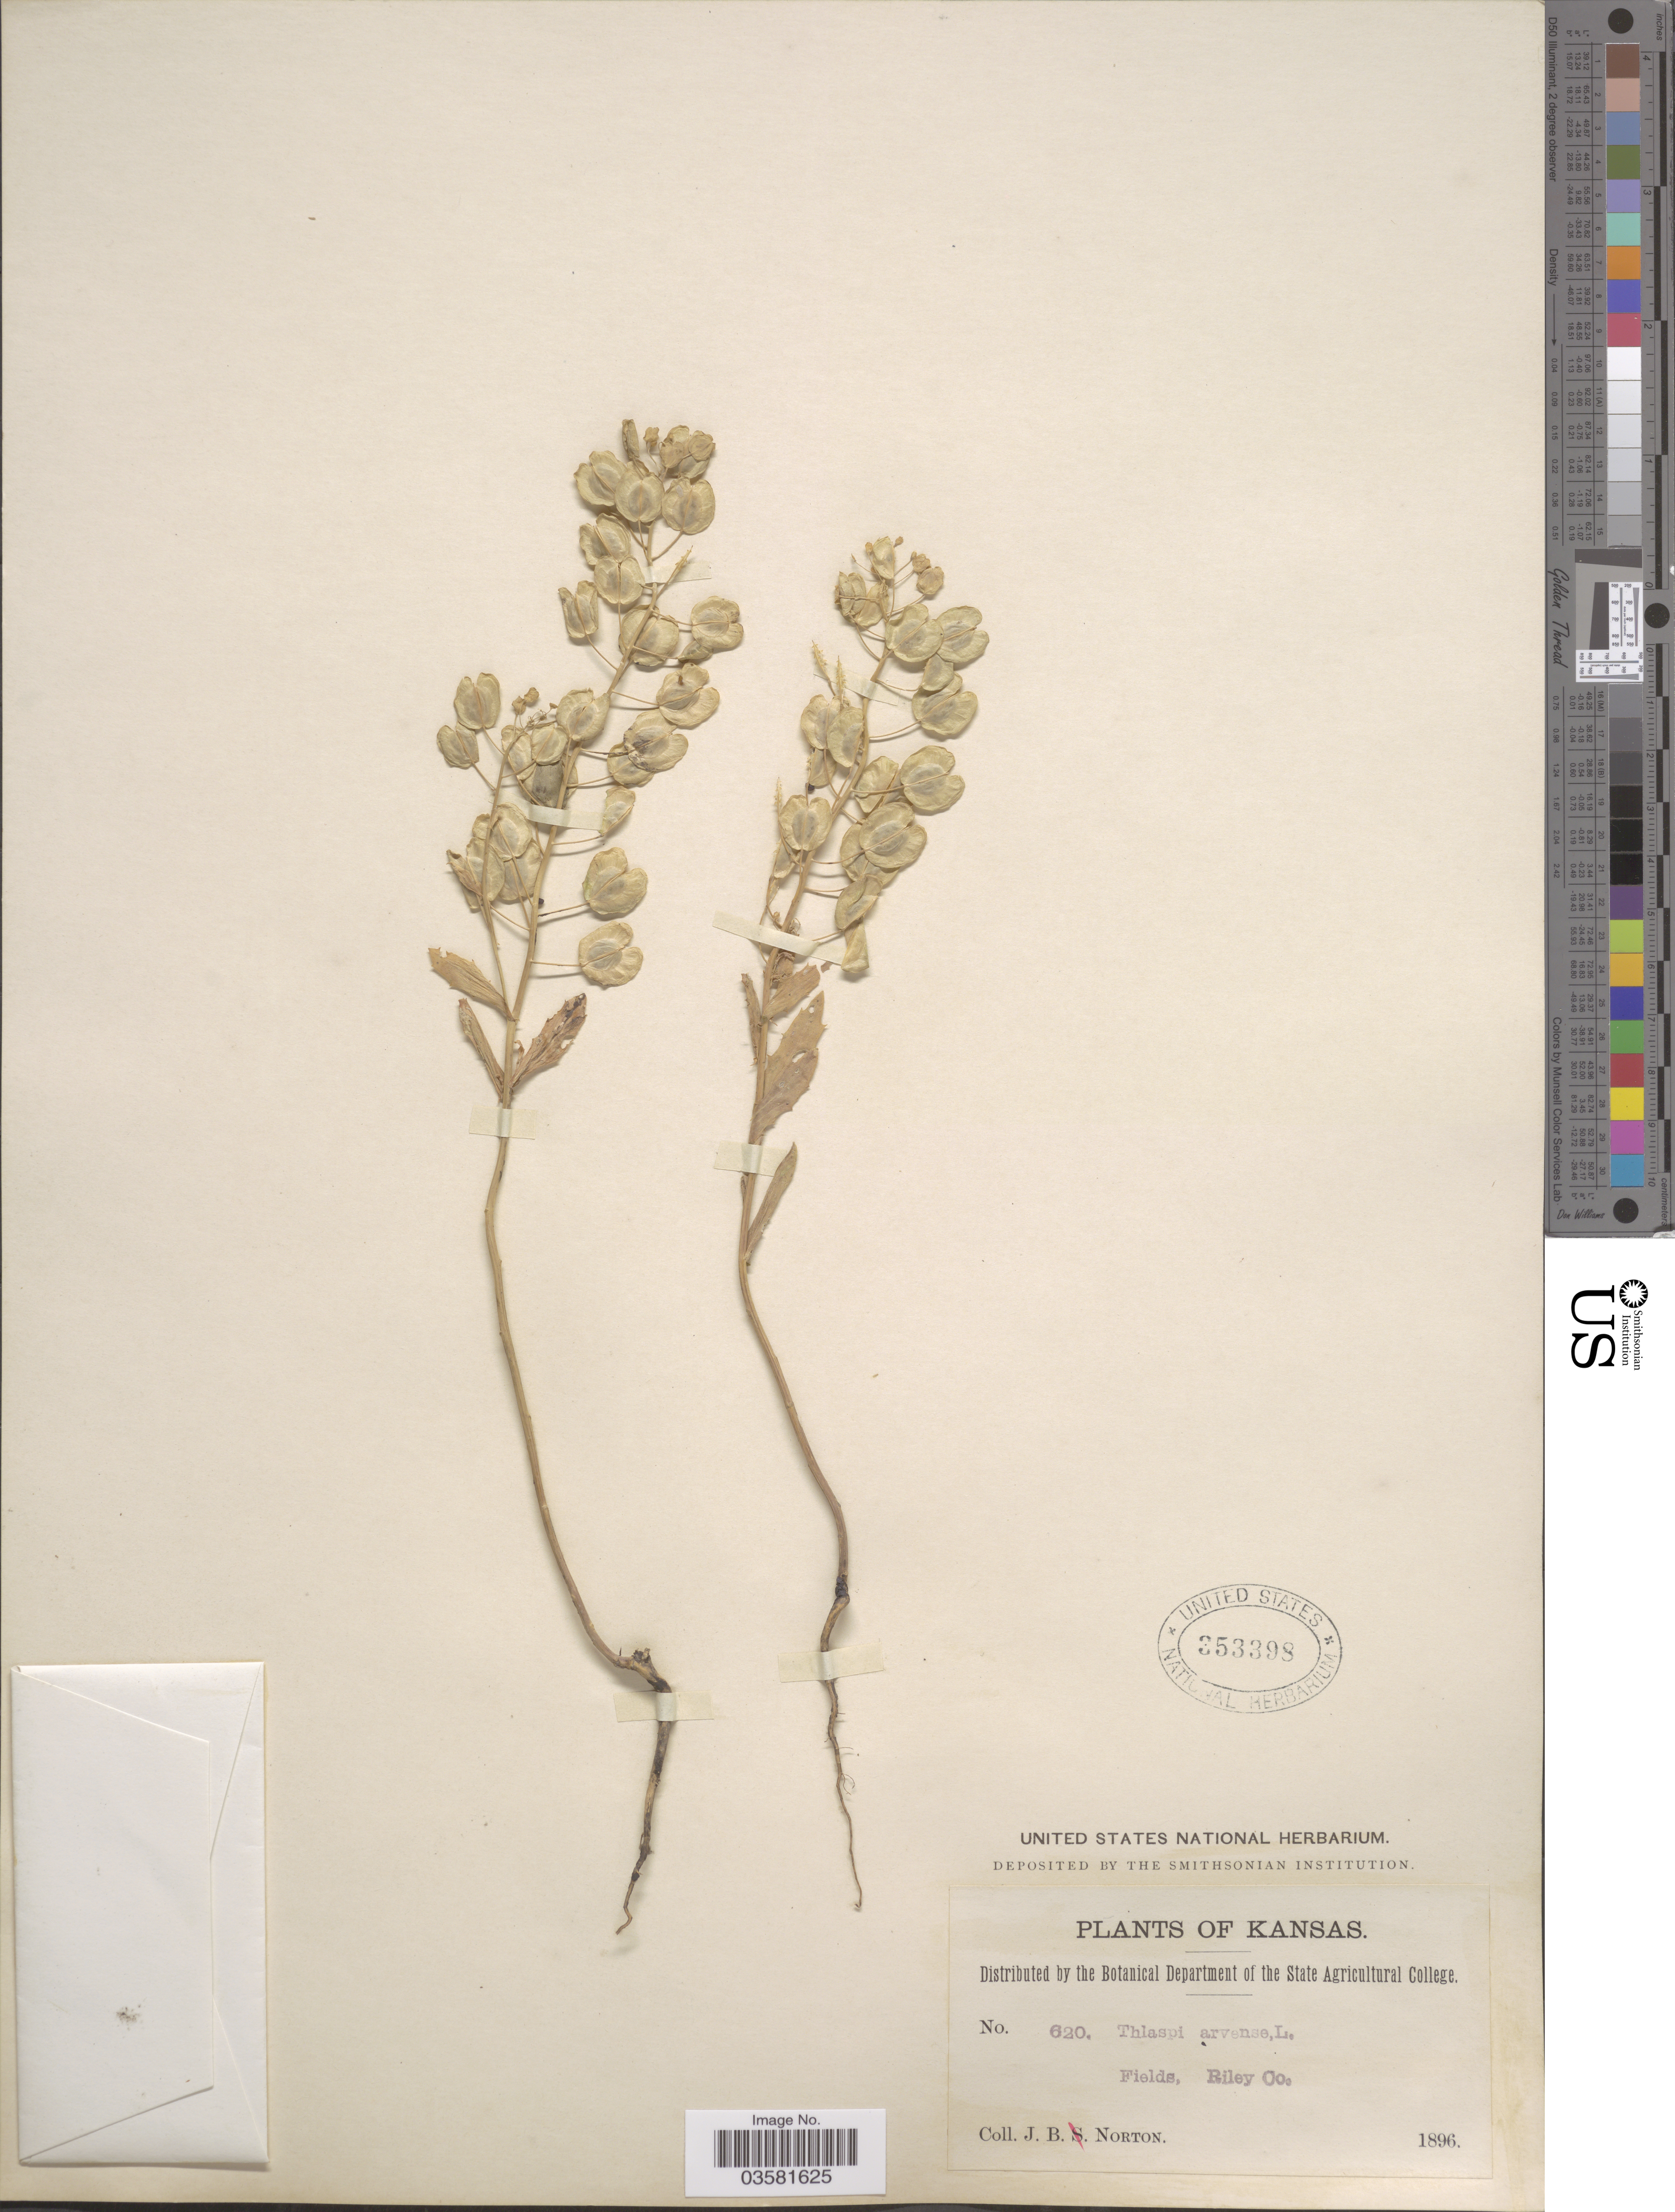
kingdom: Plantae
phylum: Tracheophyta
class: Magnoliopsida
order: Brassicales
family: Brassicaceae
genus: Thlaspi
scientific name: Thlaspi arvense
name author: L.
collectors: J. B. Norton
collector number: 620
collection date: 1896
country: United States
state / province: Kansas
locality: Fields, Riley Co.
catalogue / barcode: US 353398